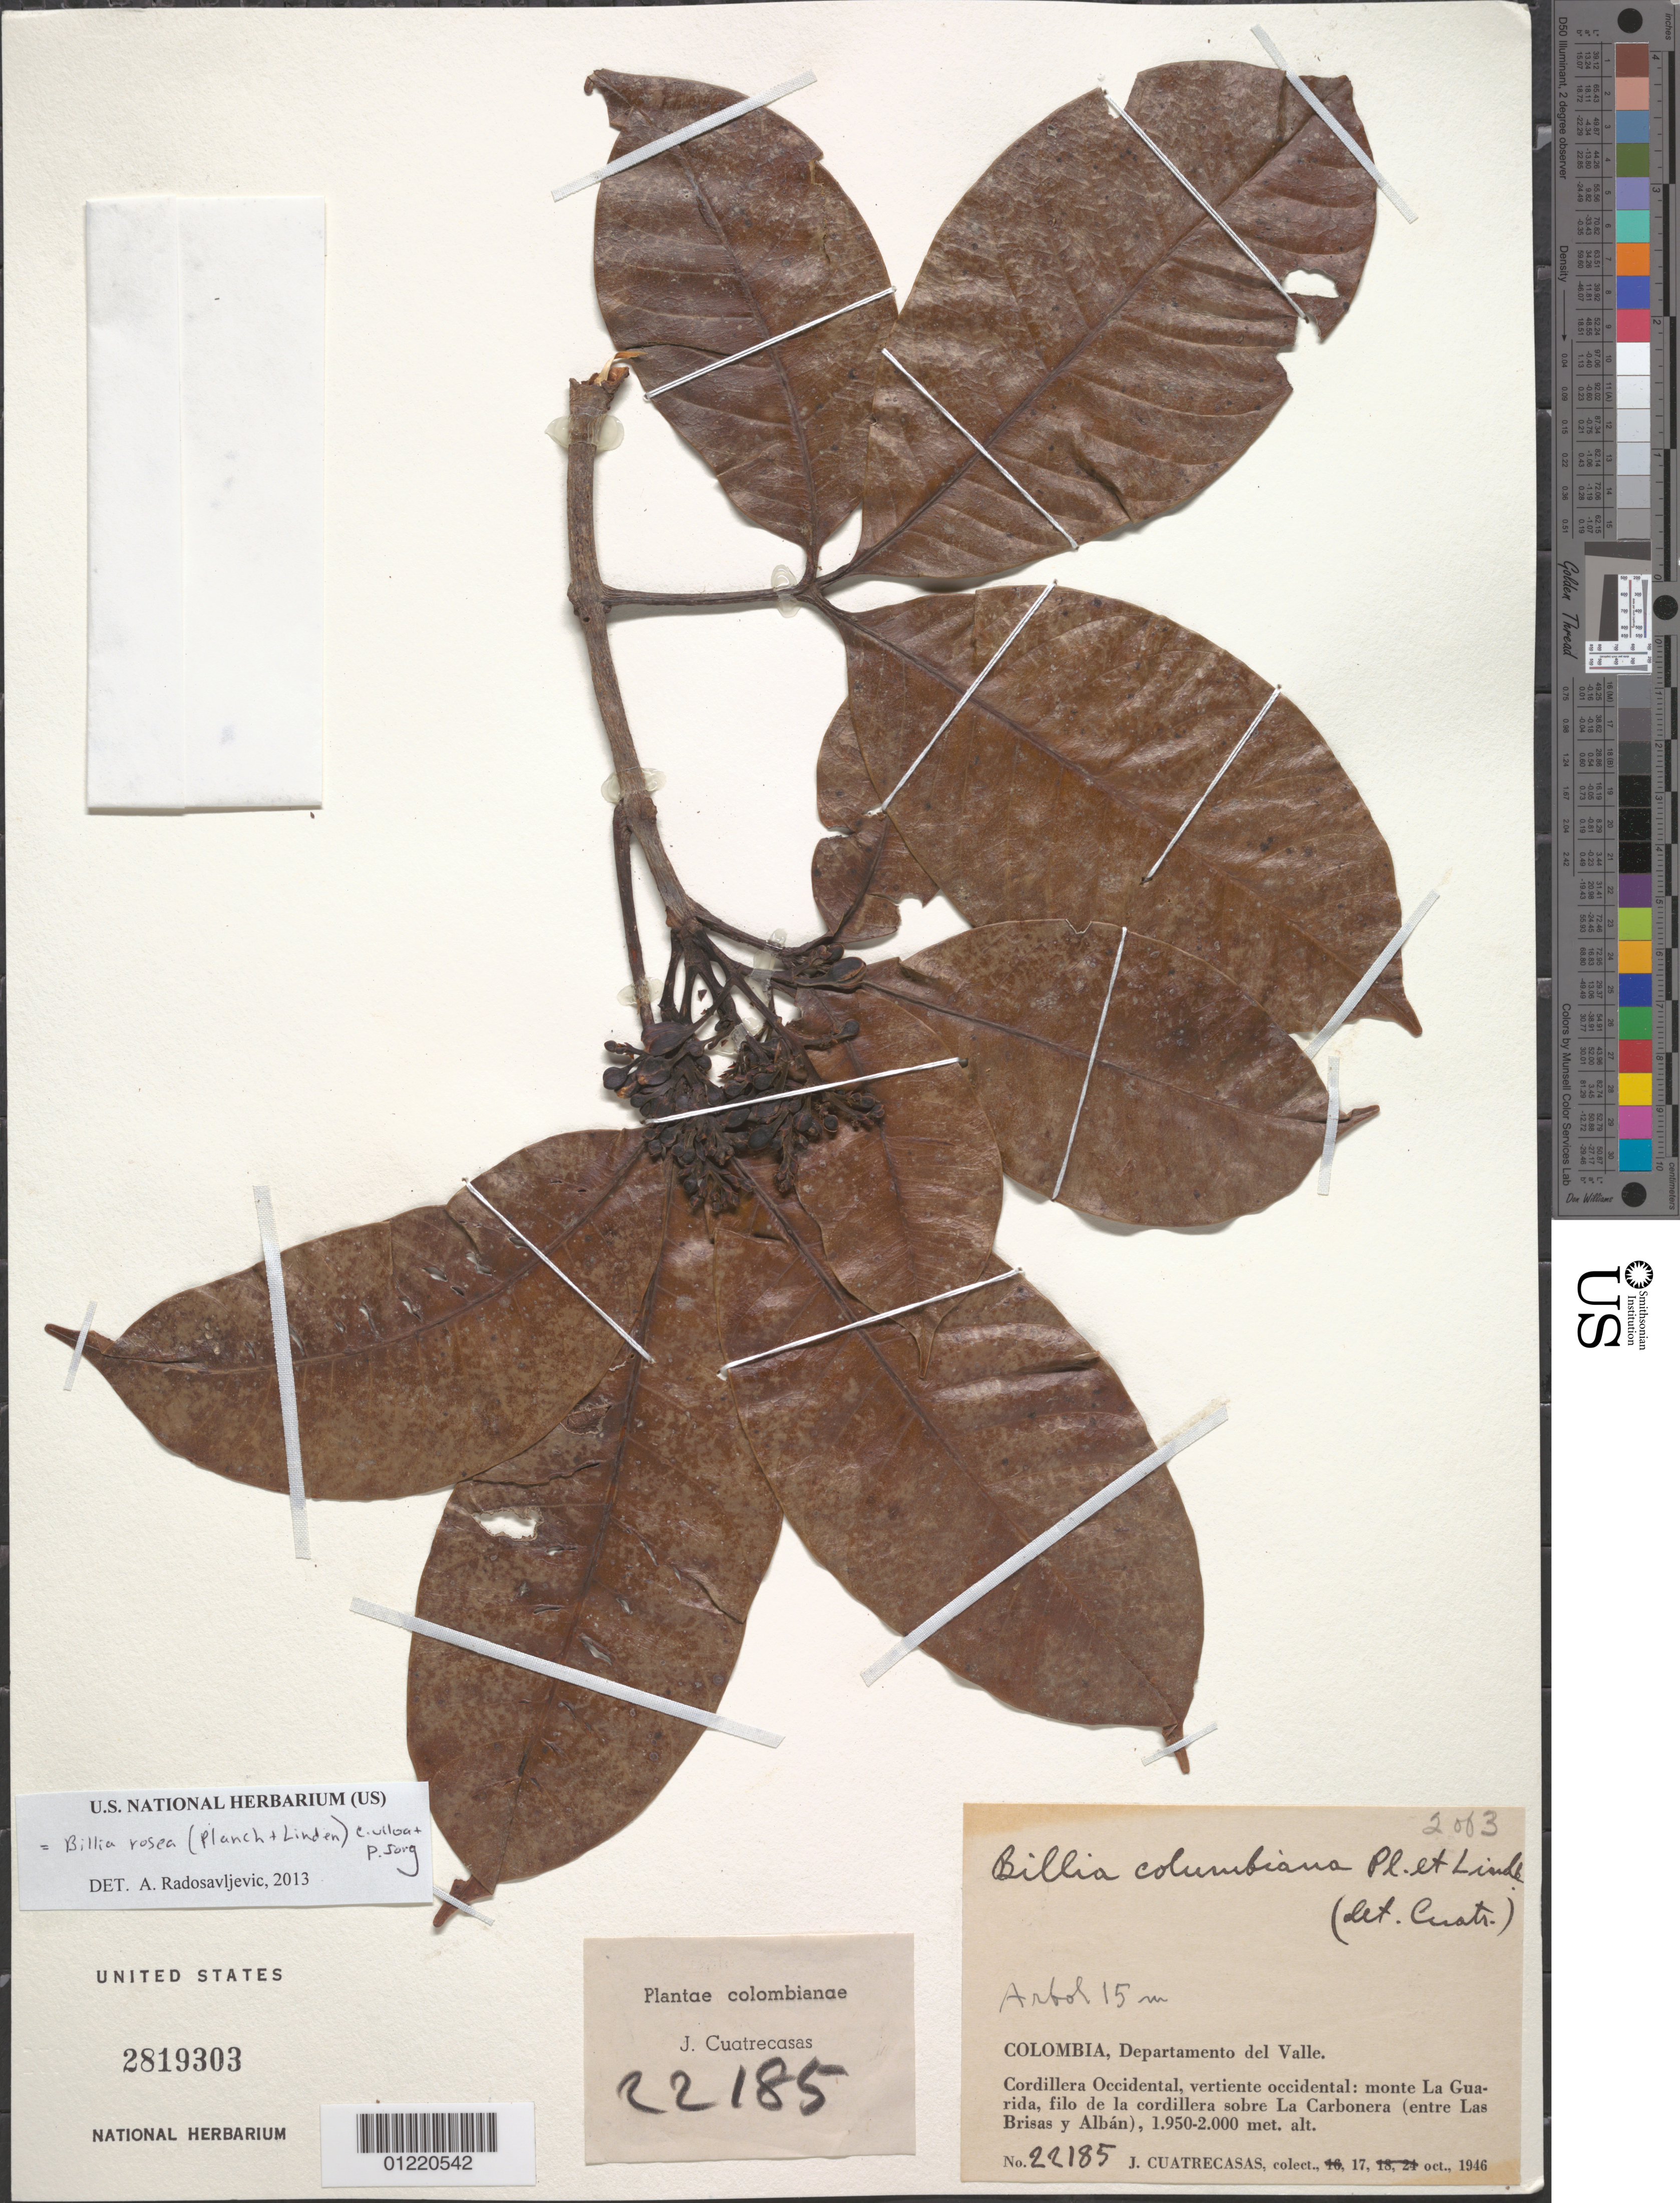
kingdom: Plantae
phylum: Tracheophyta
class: Magnoliopsida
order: Sapindales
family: Sapindaceae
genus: Billia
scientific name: Billia rosea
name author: (Planch. & Linden) C. Ulloa & P.M. Jørg.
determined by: Radosavljevic, Aleksandar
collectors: J. Cuatrecasas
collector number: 22185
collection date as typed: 17 Oct 1946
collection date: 1946-10-17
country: Colombia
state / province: Valle del Cauca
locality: Cordillera Occidental, vertiente occidental: monte La Guarida, filo de la cordillera sobre La Carbonera (entre Las Brisas y Albán).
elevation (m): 1950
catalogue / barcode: US 2819303